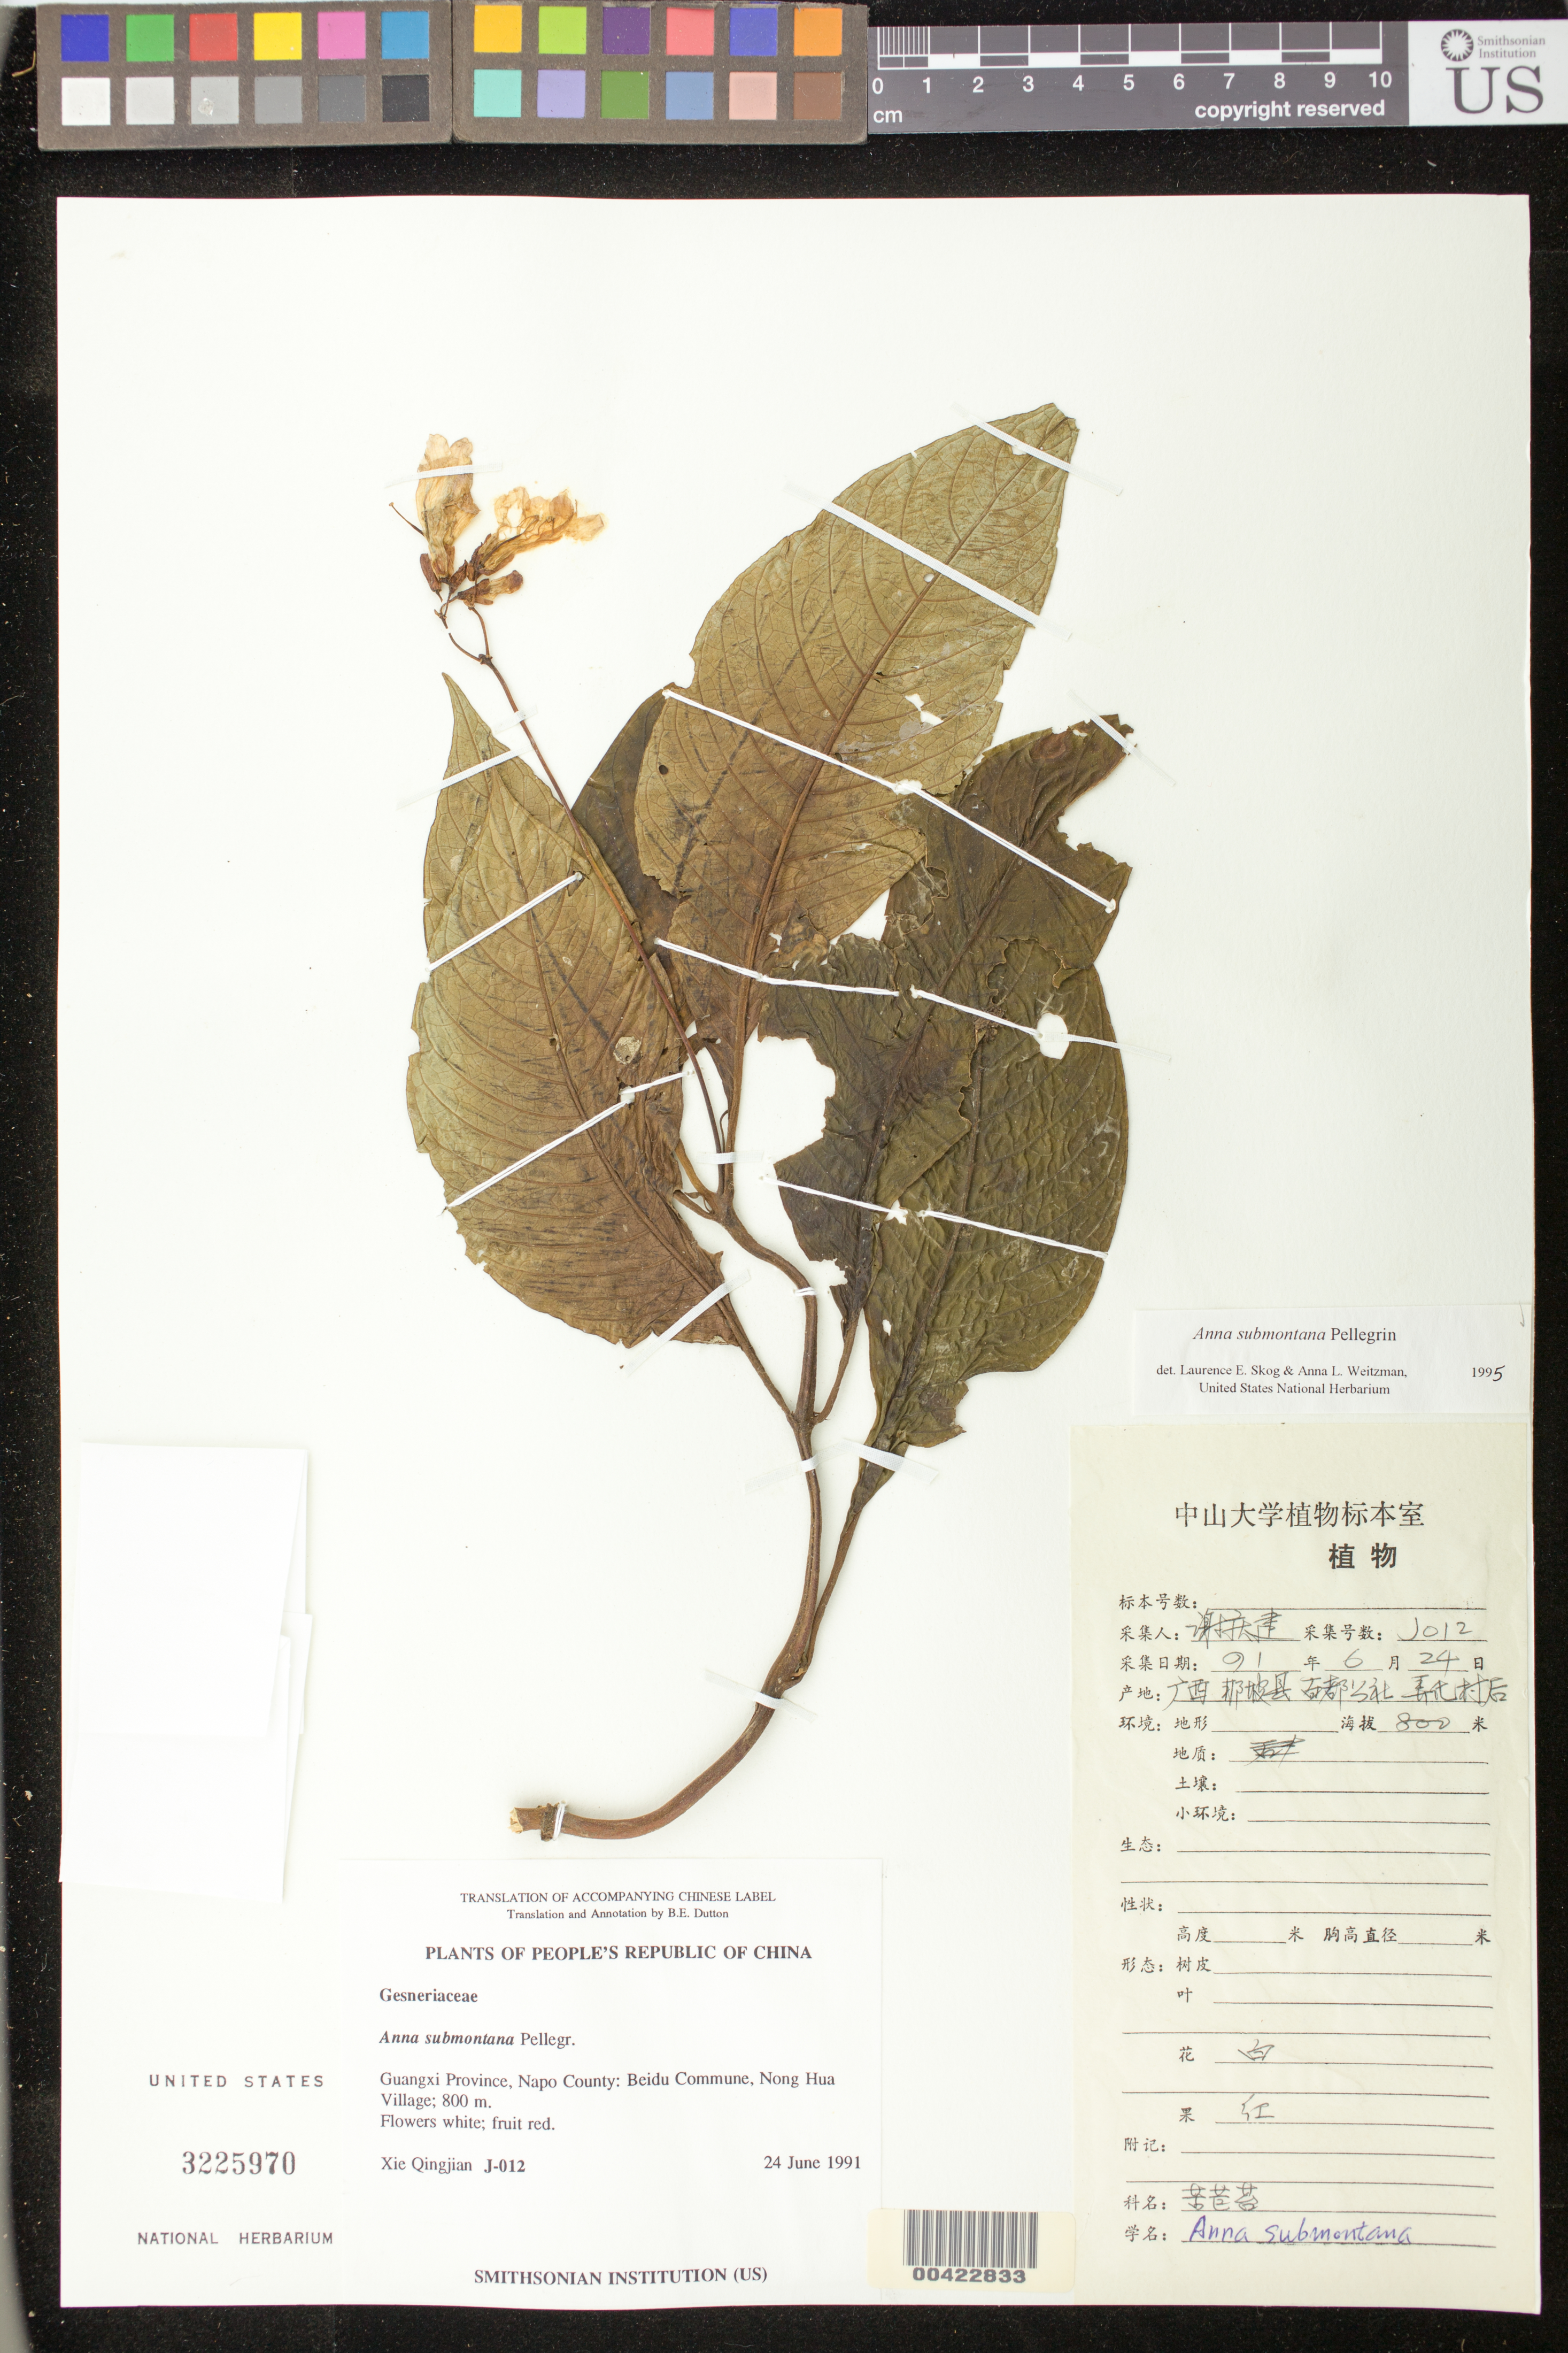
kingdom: Plantae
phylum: Tracheophyta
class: Magnoliopsida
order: Lamiales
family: Gesneriaceae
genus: Anna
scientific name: Anna submontana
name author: Pellegr.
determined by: Skog, L. E.; Weitzman, A. L.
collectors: Q. Xie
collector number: J-012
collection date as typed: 24 Jun 1991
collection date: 1991-06-24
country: China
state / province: Guangxi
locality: Guangxi Province, Napo County: Beidu cummune near Nong Hua Village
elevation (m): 800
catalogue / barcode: US 3225970